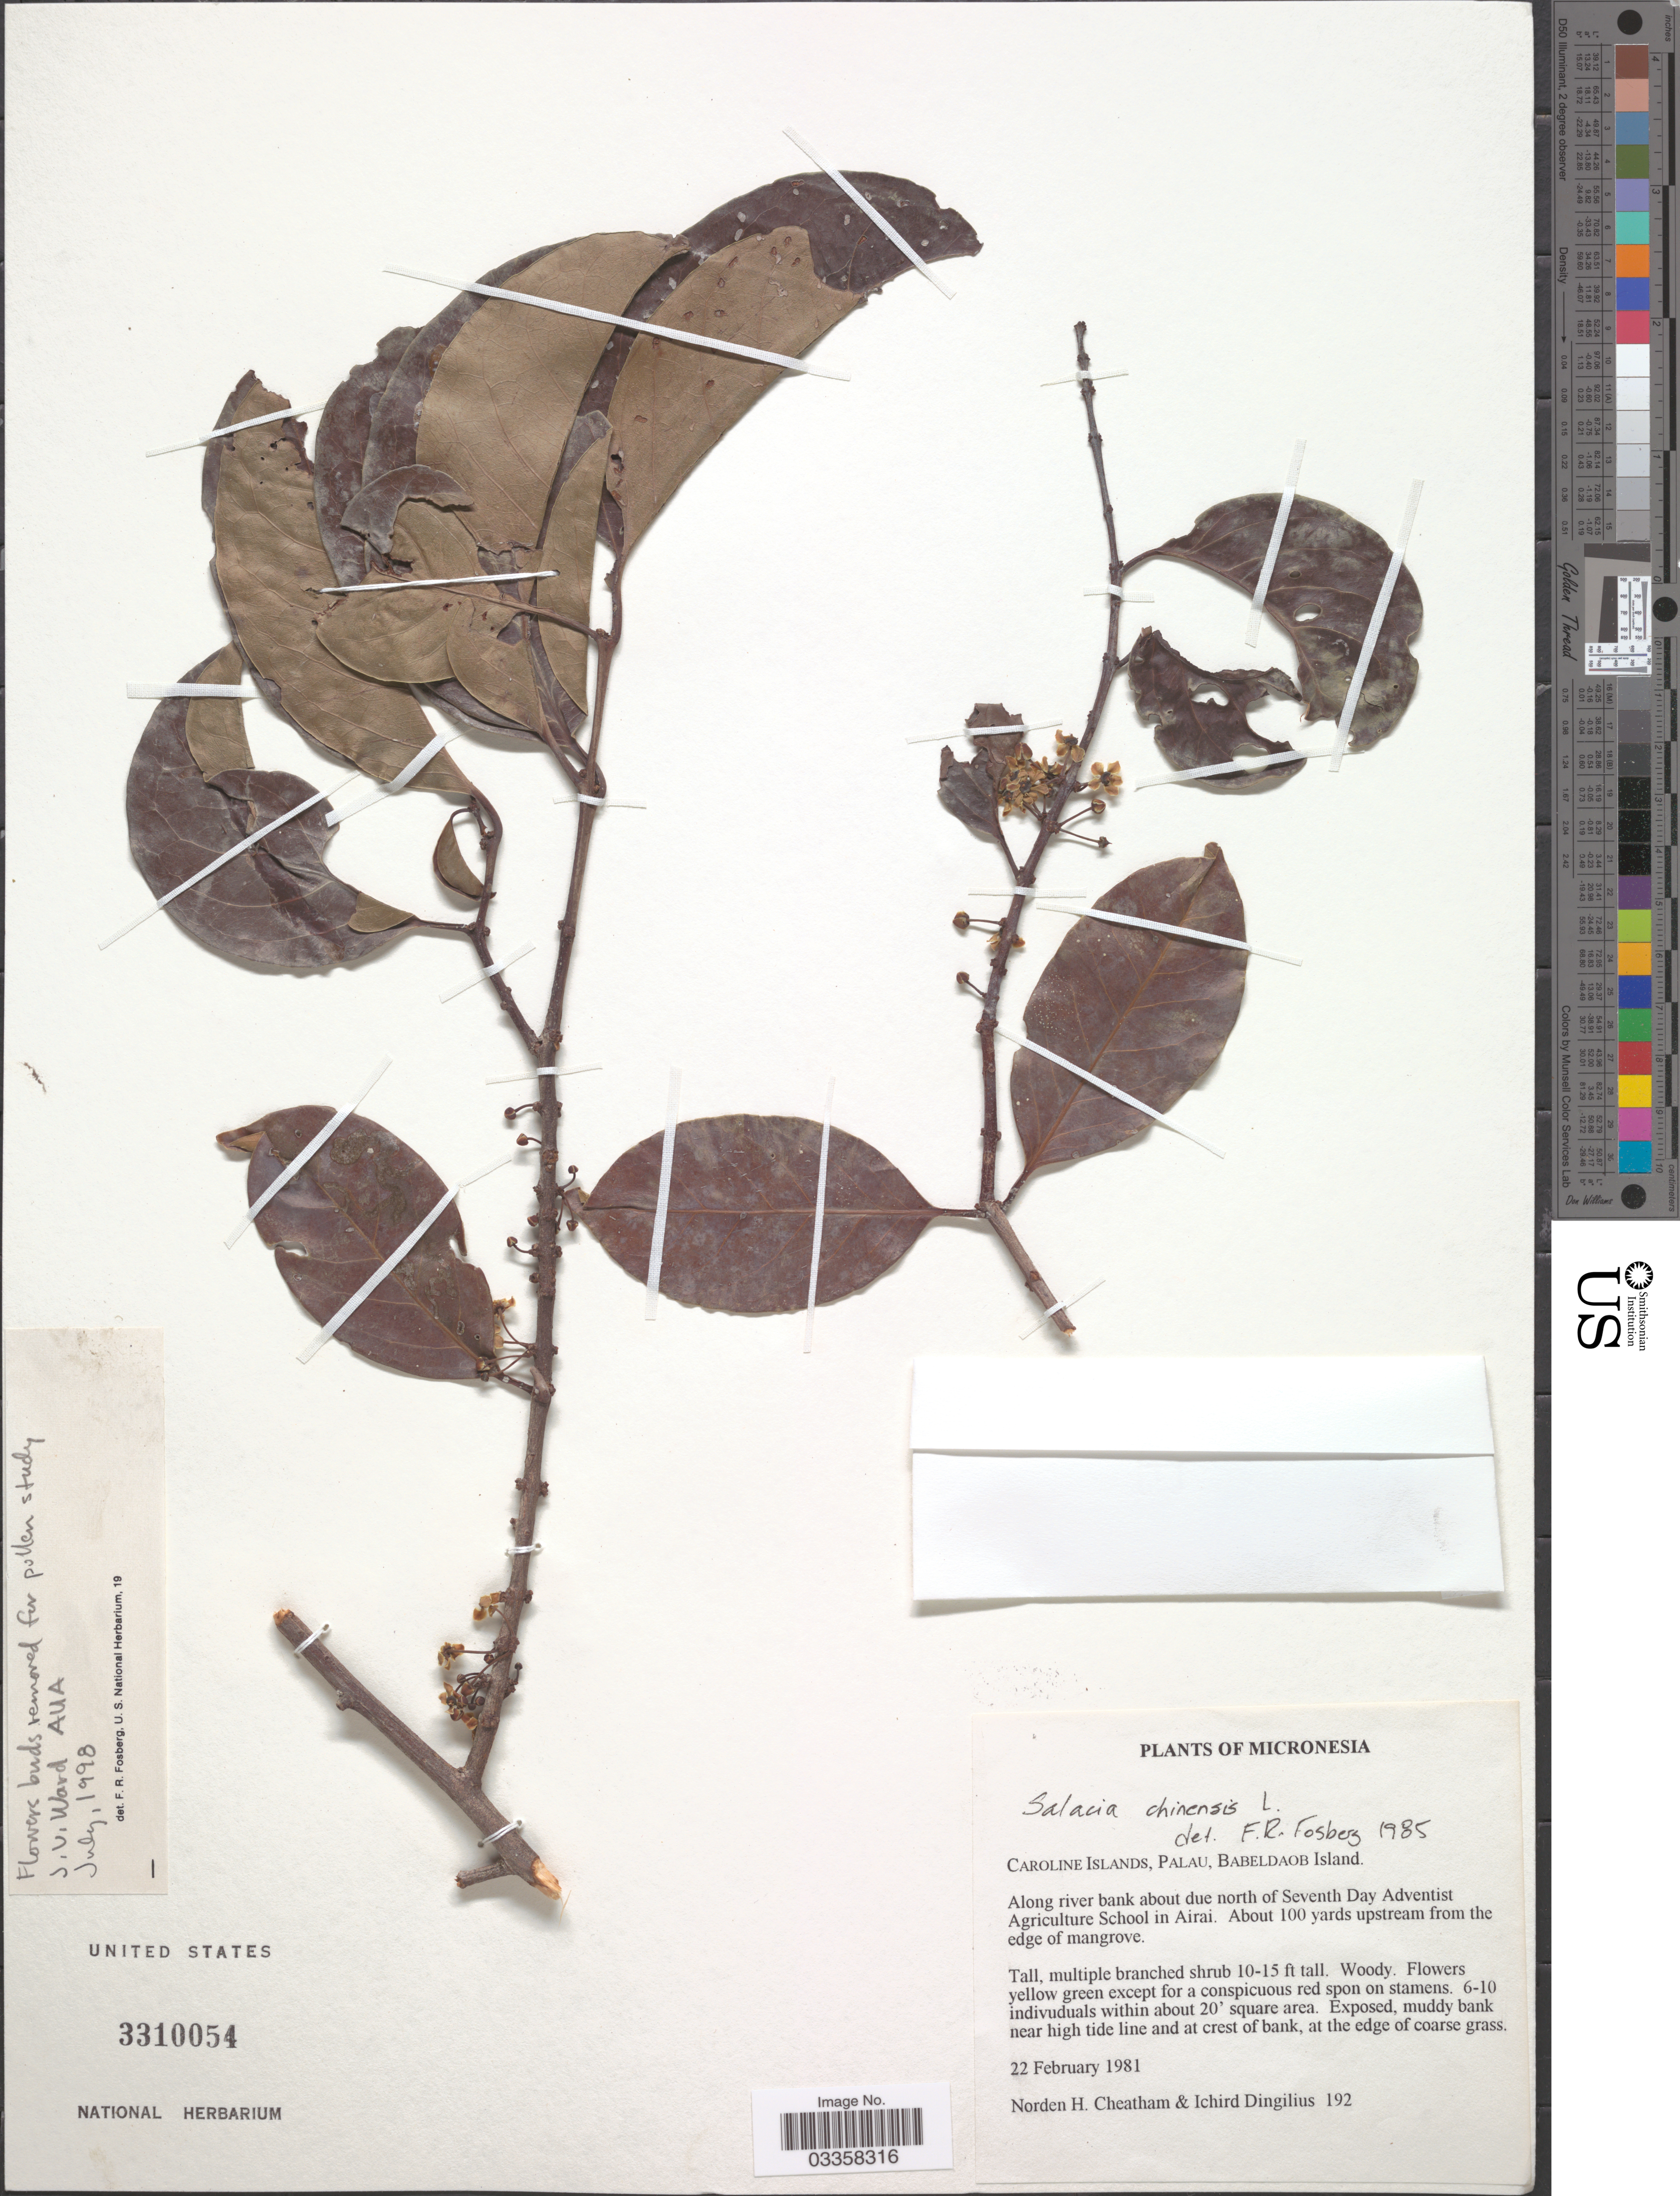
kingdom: Plantae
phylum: Tracheophyta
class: Magnoliopsida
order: Celastrales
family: Celastraceae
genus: Salacia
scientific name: Salacia chinensis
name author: L.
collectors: N. H. Cheatham & I. Dingilius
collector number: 192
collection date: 1981-02-22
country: Palau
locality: Micronesia. Caroline Islands, Palau, Babeldaob Island. Along river bank about due north of Seventh Day Adventist Agriculture School in Airai. About 100 yards upstream from the edge of mangrove.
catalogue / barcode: US 3310054